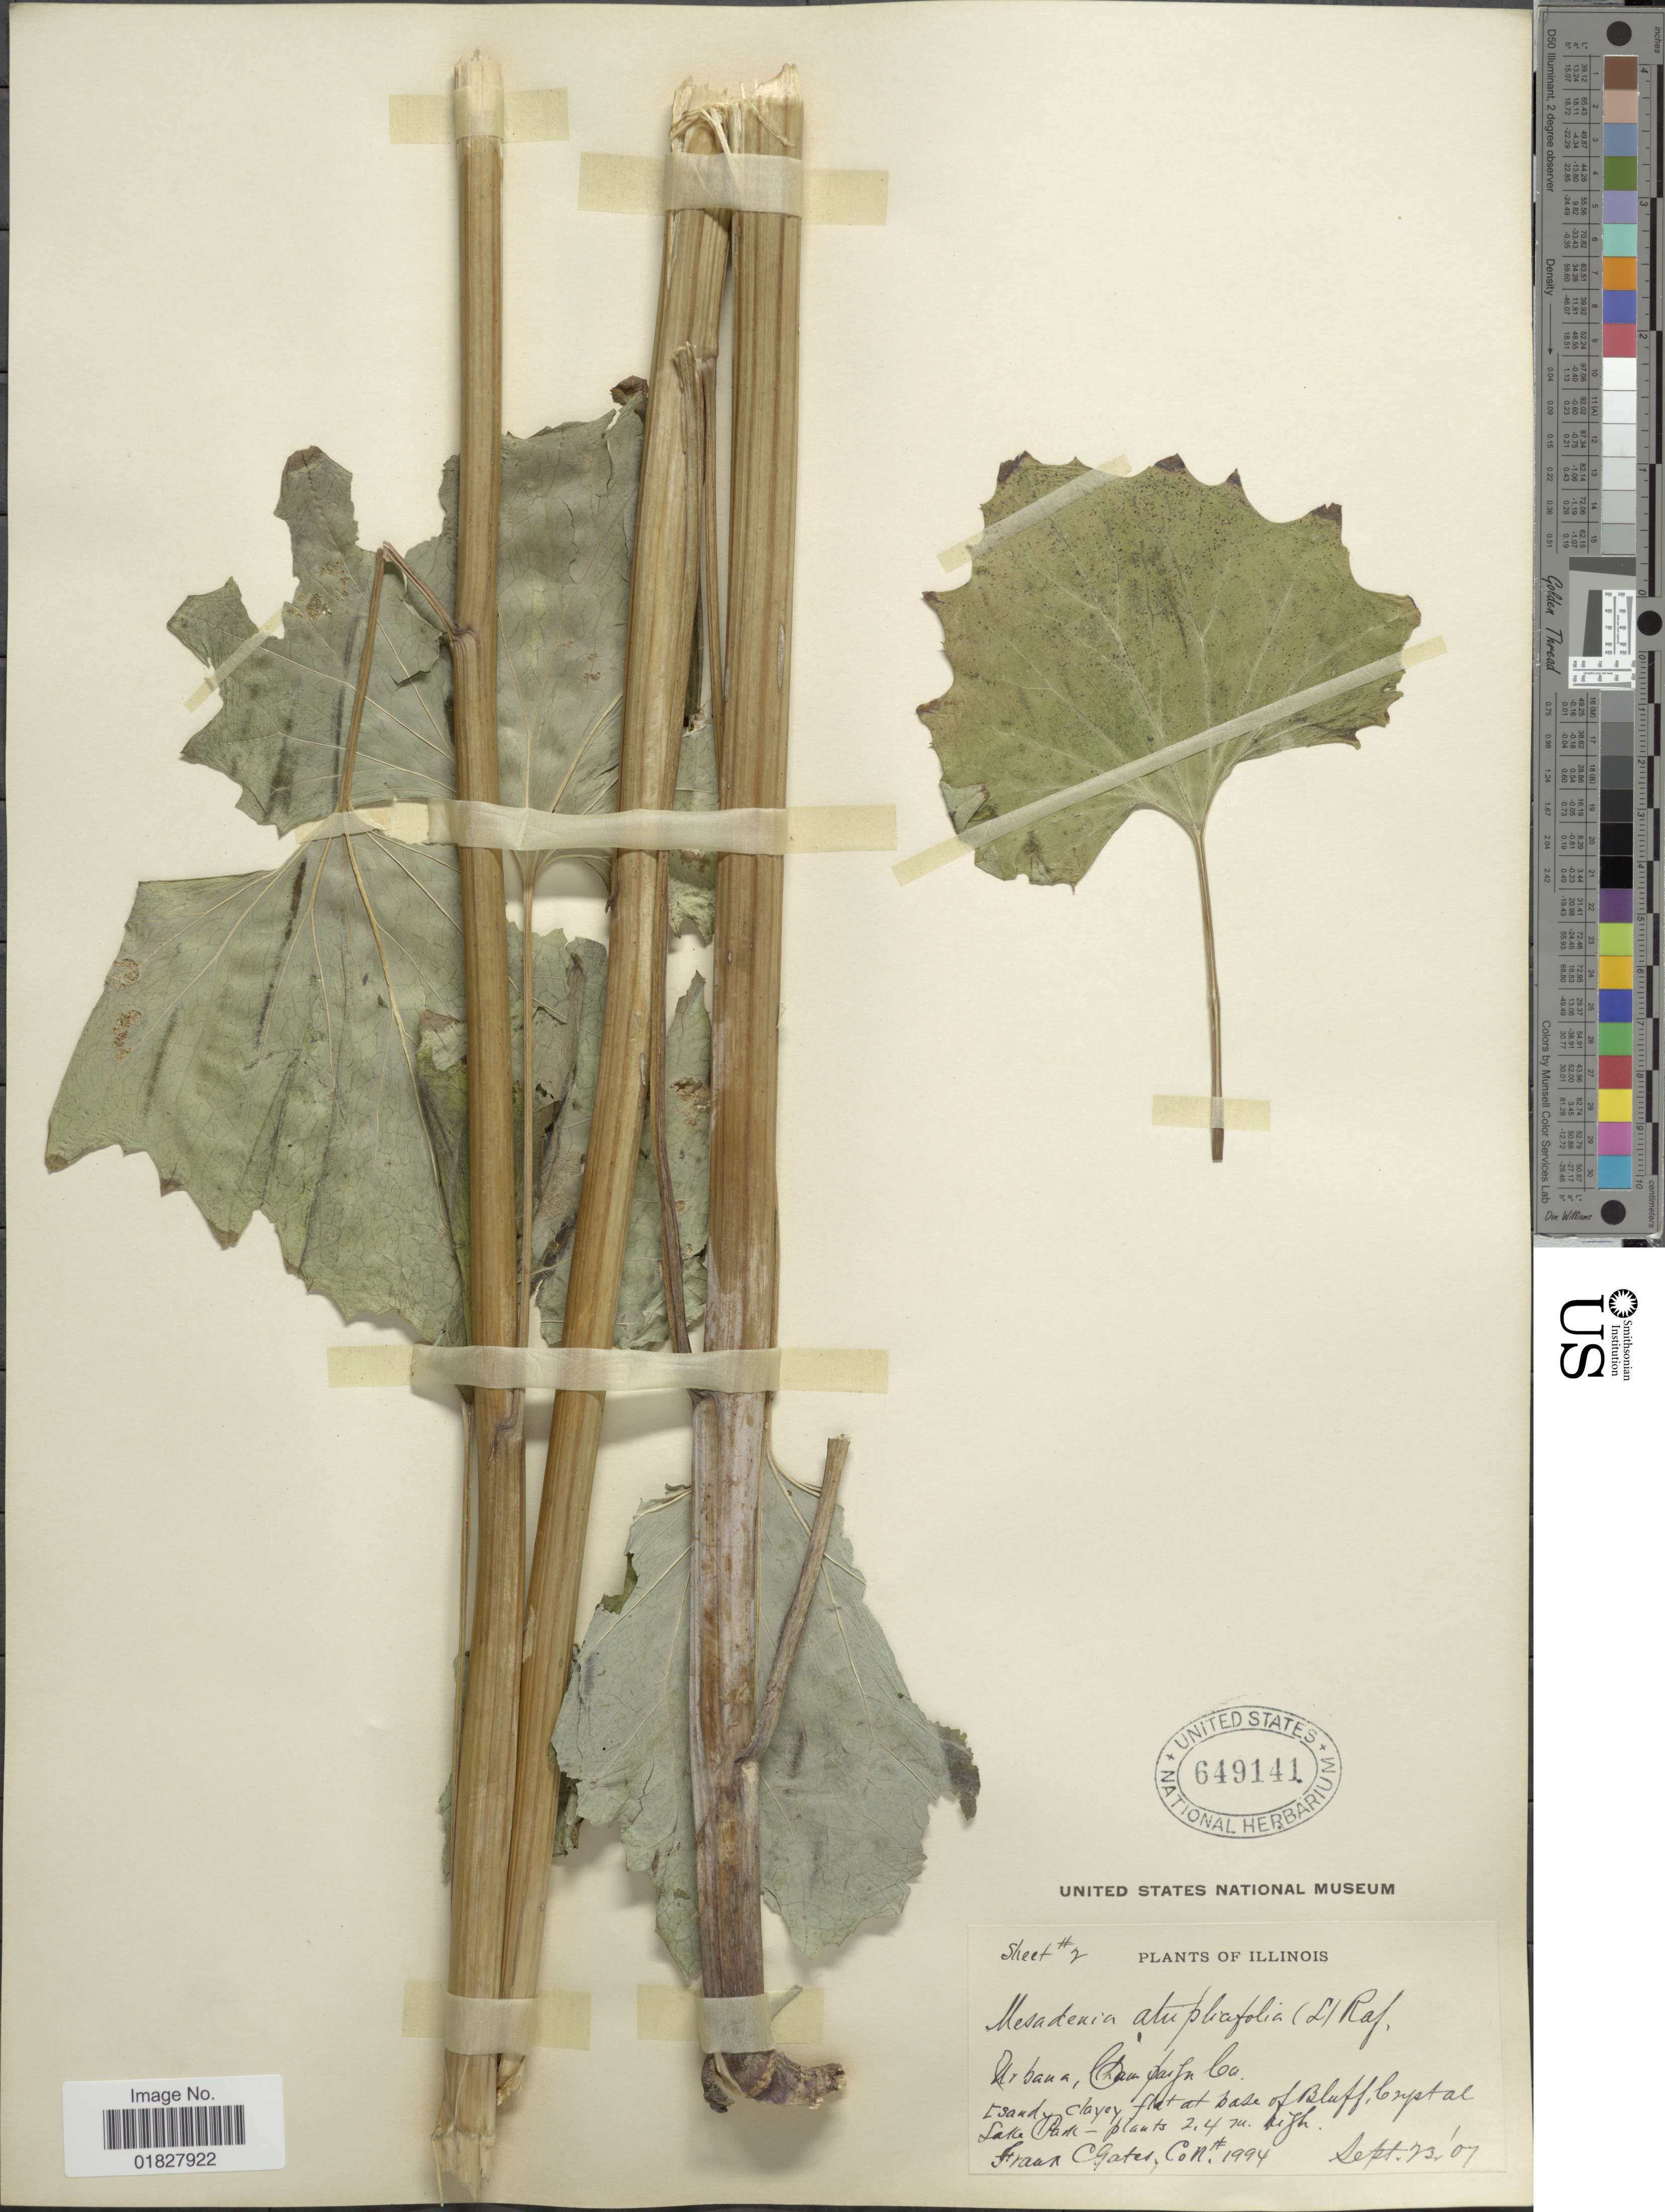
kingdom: Plantae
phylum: Tracheophyta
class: Magnoliopsida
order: Asterales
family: Asteraceae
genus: Arnoglossum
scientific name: Arnoglossum atriplicifolium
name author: (L.) H. Rob.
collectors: F. C. Gates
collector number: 1994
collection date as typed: Transcribed d/m/y: 23/9/7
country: United States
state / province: Illinois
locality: Urbana, Champaign Co., at base of Bluff, Crystal Lake Park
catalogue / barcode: US 649141